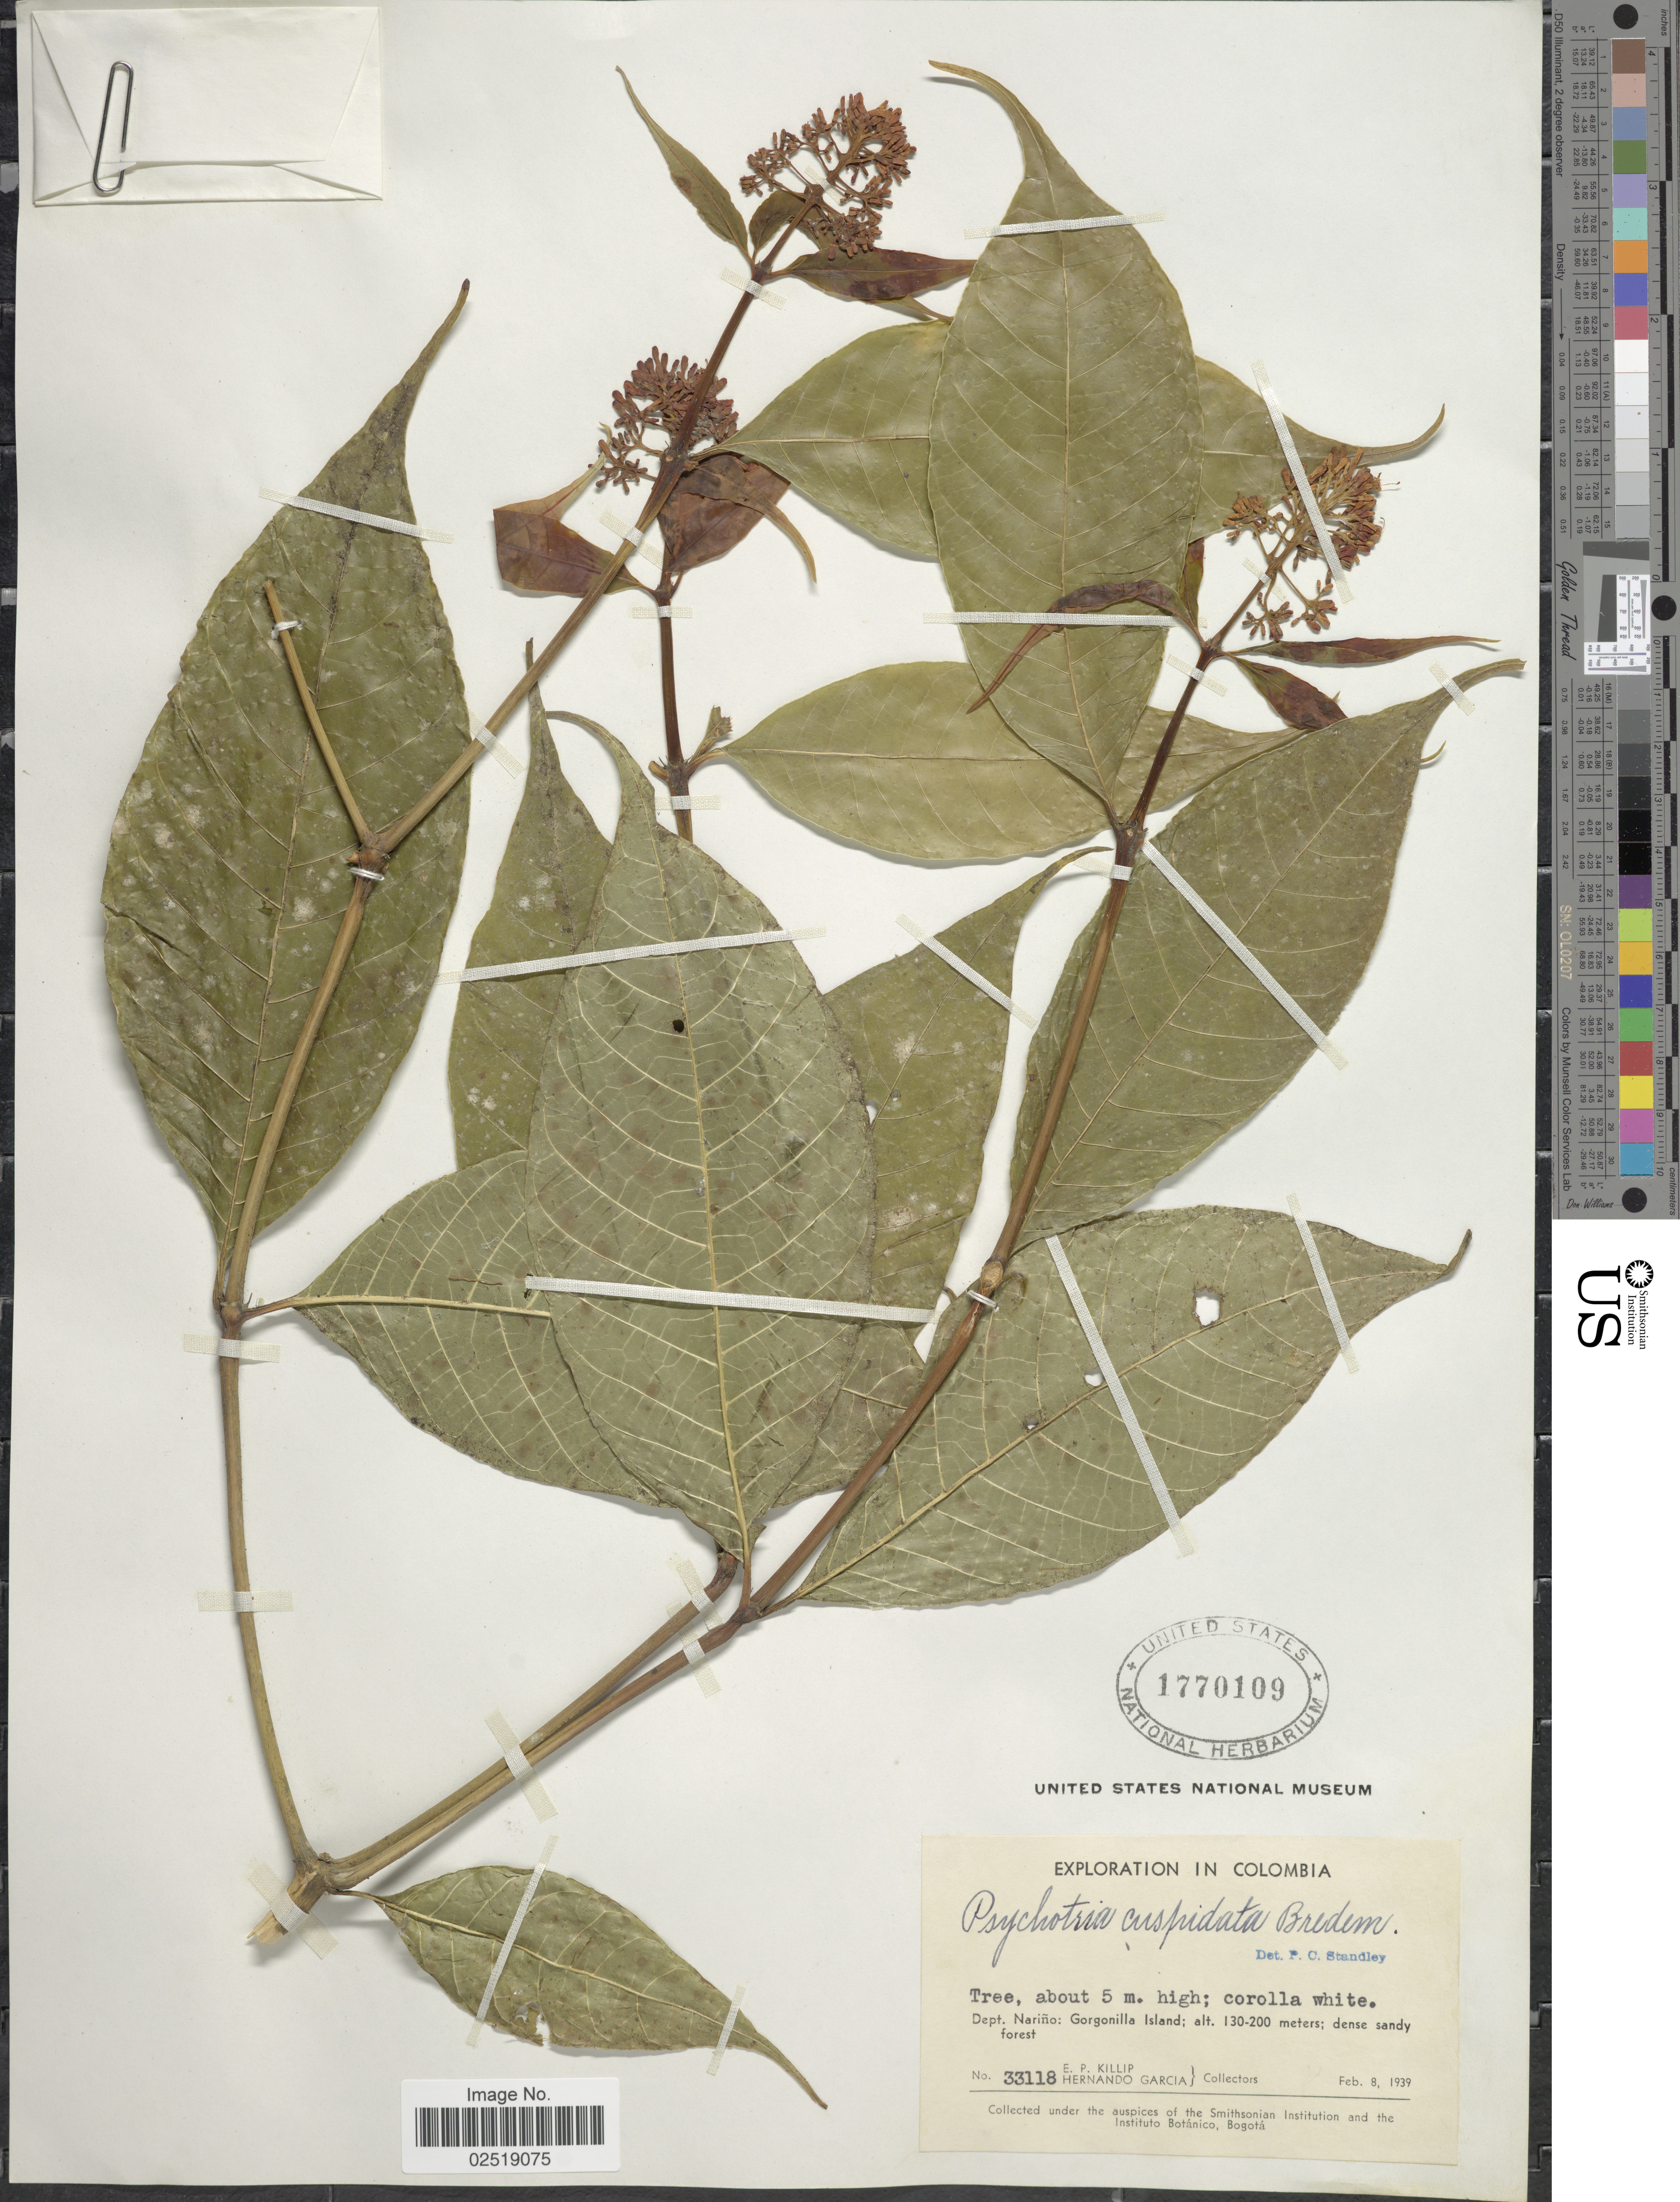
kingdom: Plantae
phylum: Tracheophyta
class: Magnoliopsida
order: Gentianales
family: Rubiaceae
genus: Psychotria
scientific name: Psychotria cuspidata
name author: Bredem. ex Schult.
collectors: E. P. Killip & H. Garcia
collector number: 33118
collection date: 1939-02-08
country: Colombia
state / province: Nariño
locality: Dept. Narino: Gorgonilla Island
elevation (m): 130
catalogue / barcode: US 1770109